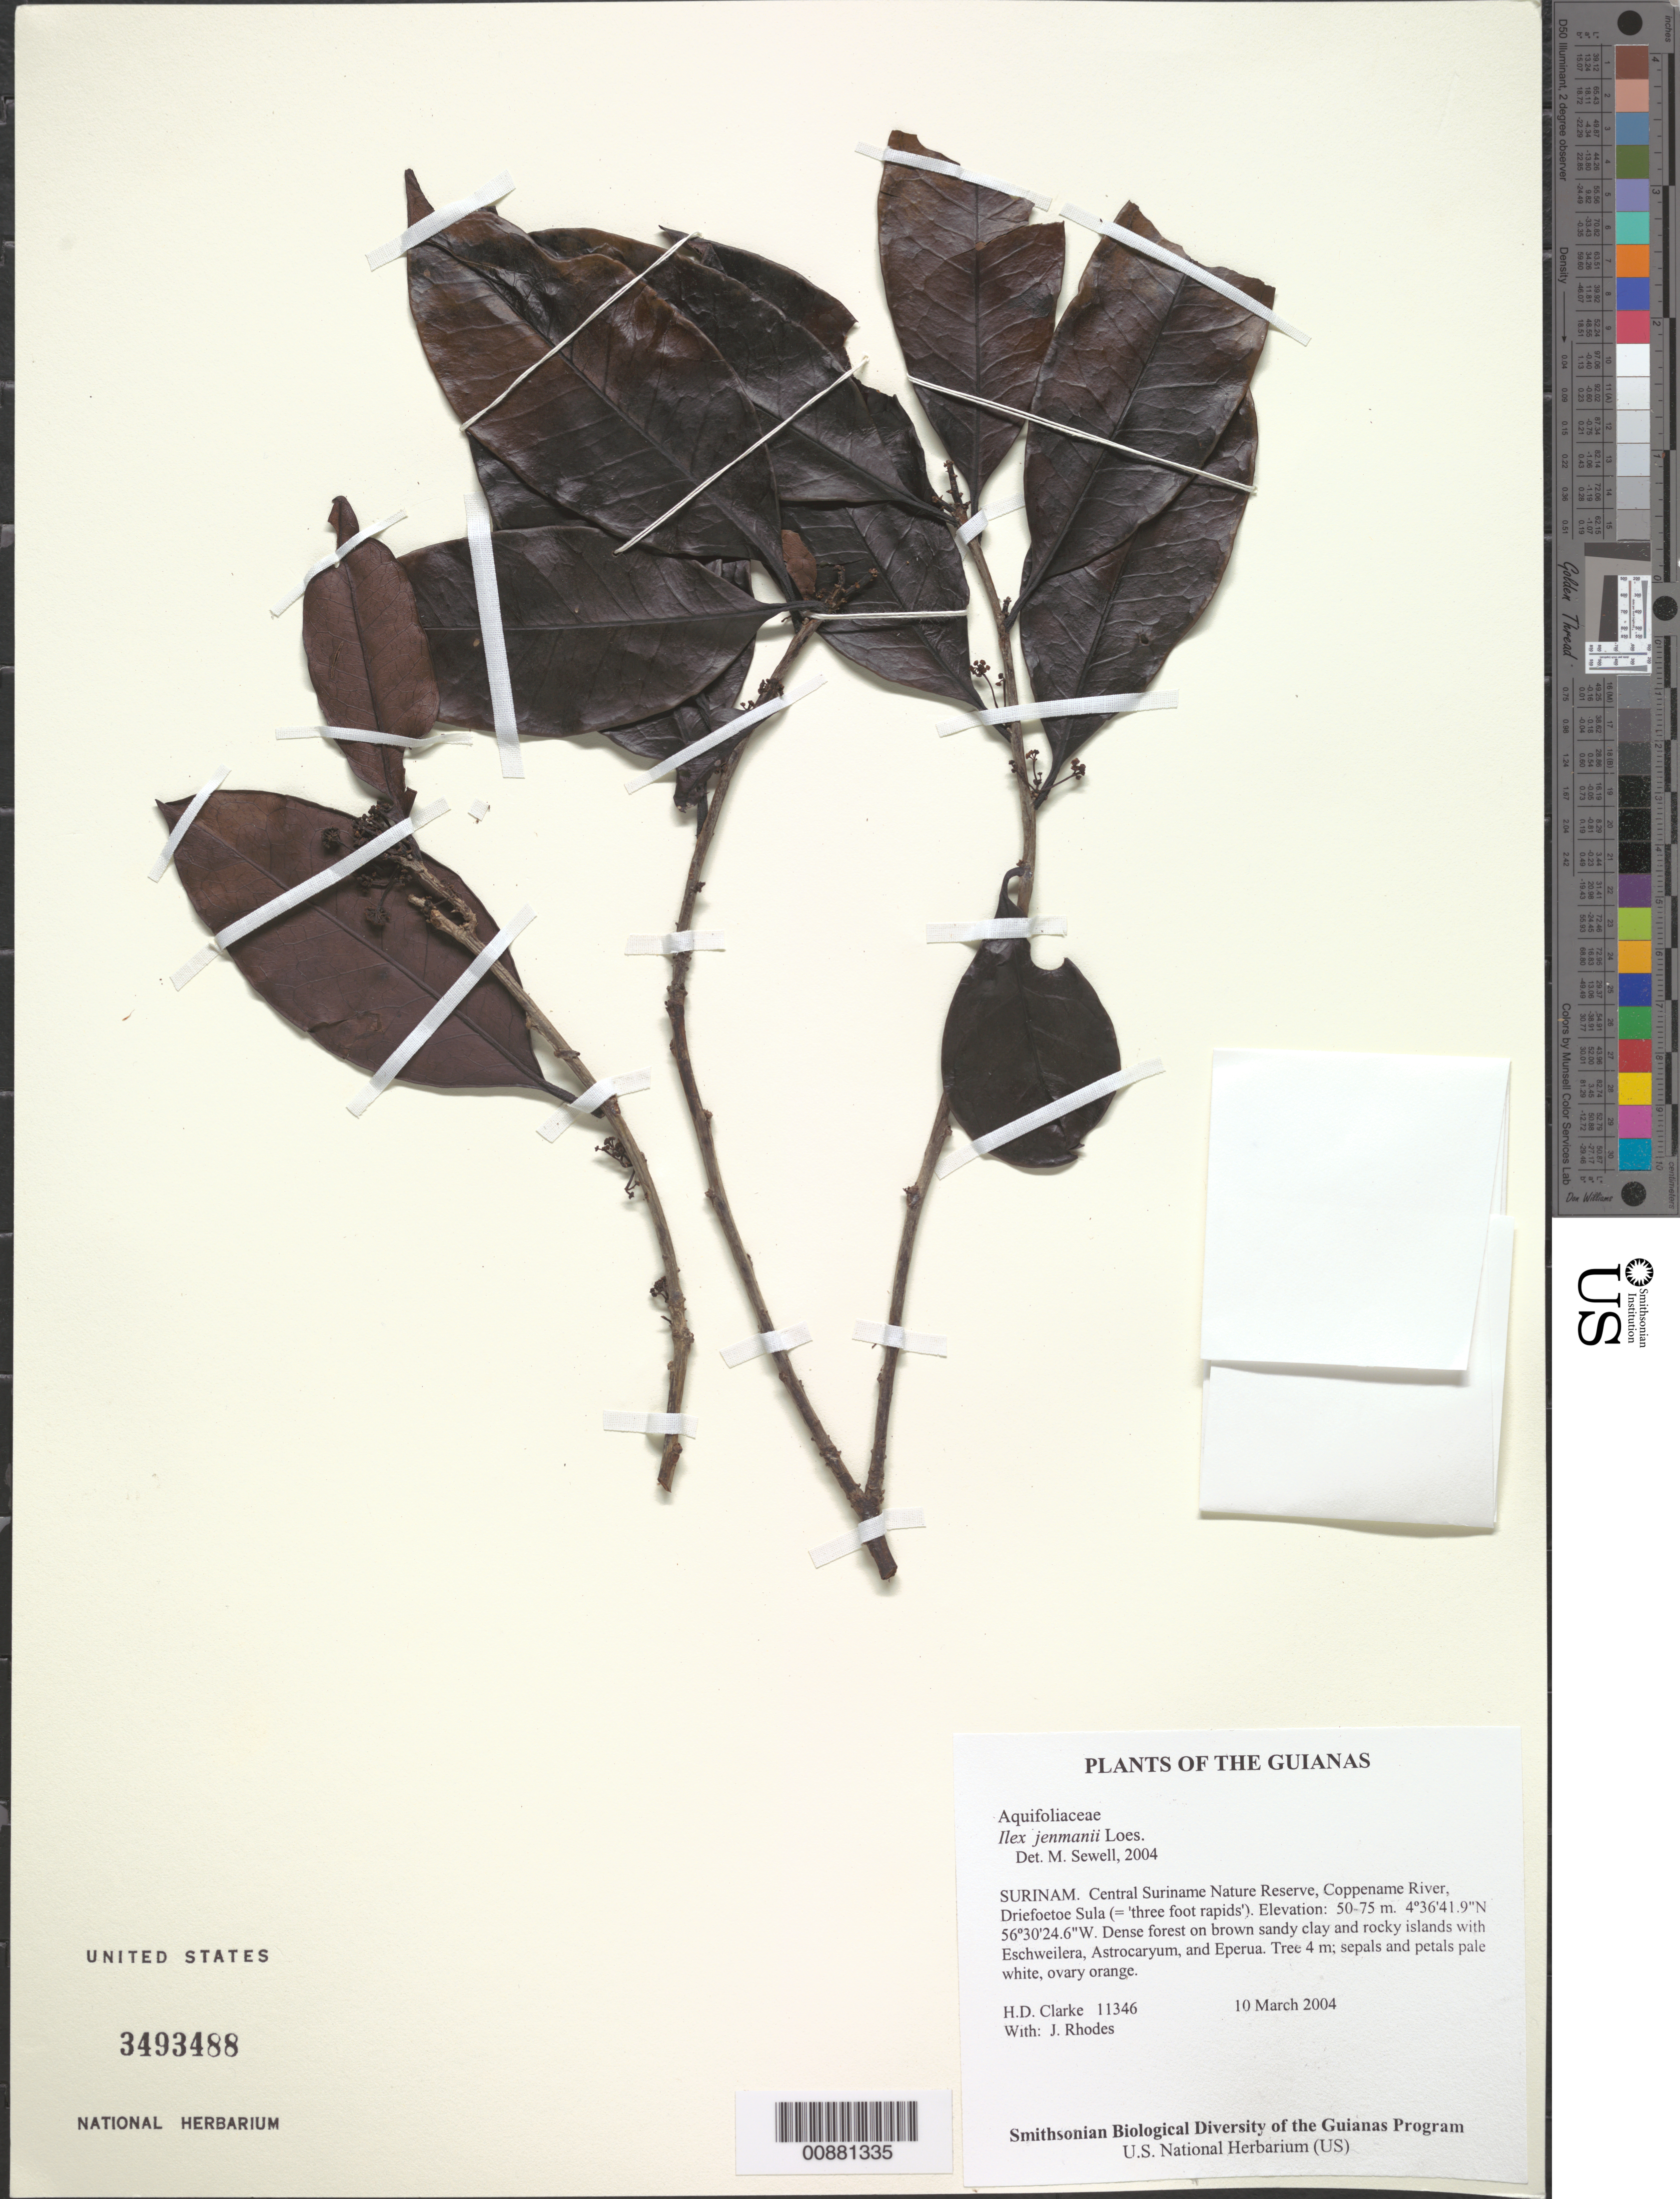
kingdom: Plantae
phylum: Tracheophyta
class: Magnoliopsida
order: Aquifoliales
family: Aquifoliaceae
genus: Ilex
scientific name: Ilex jenmanii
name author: Loes.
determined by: Sewell, M.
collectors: H. D. Clarke & J. Rhodes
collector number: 11346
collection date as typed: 10 March 2004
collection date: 2004-03-10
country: Suriname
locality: Central Suriname Nature Reserve, Coppename River, Driefoetoe Sula (= 'three foot rapids')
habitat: Dense forest on brown sandy clay and rocky islands with Eschweilera, Astrocaryum, and Eperua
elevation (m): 50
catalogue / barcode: US 3493488